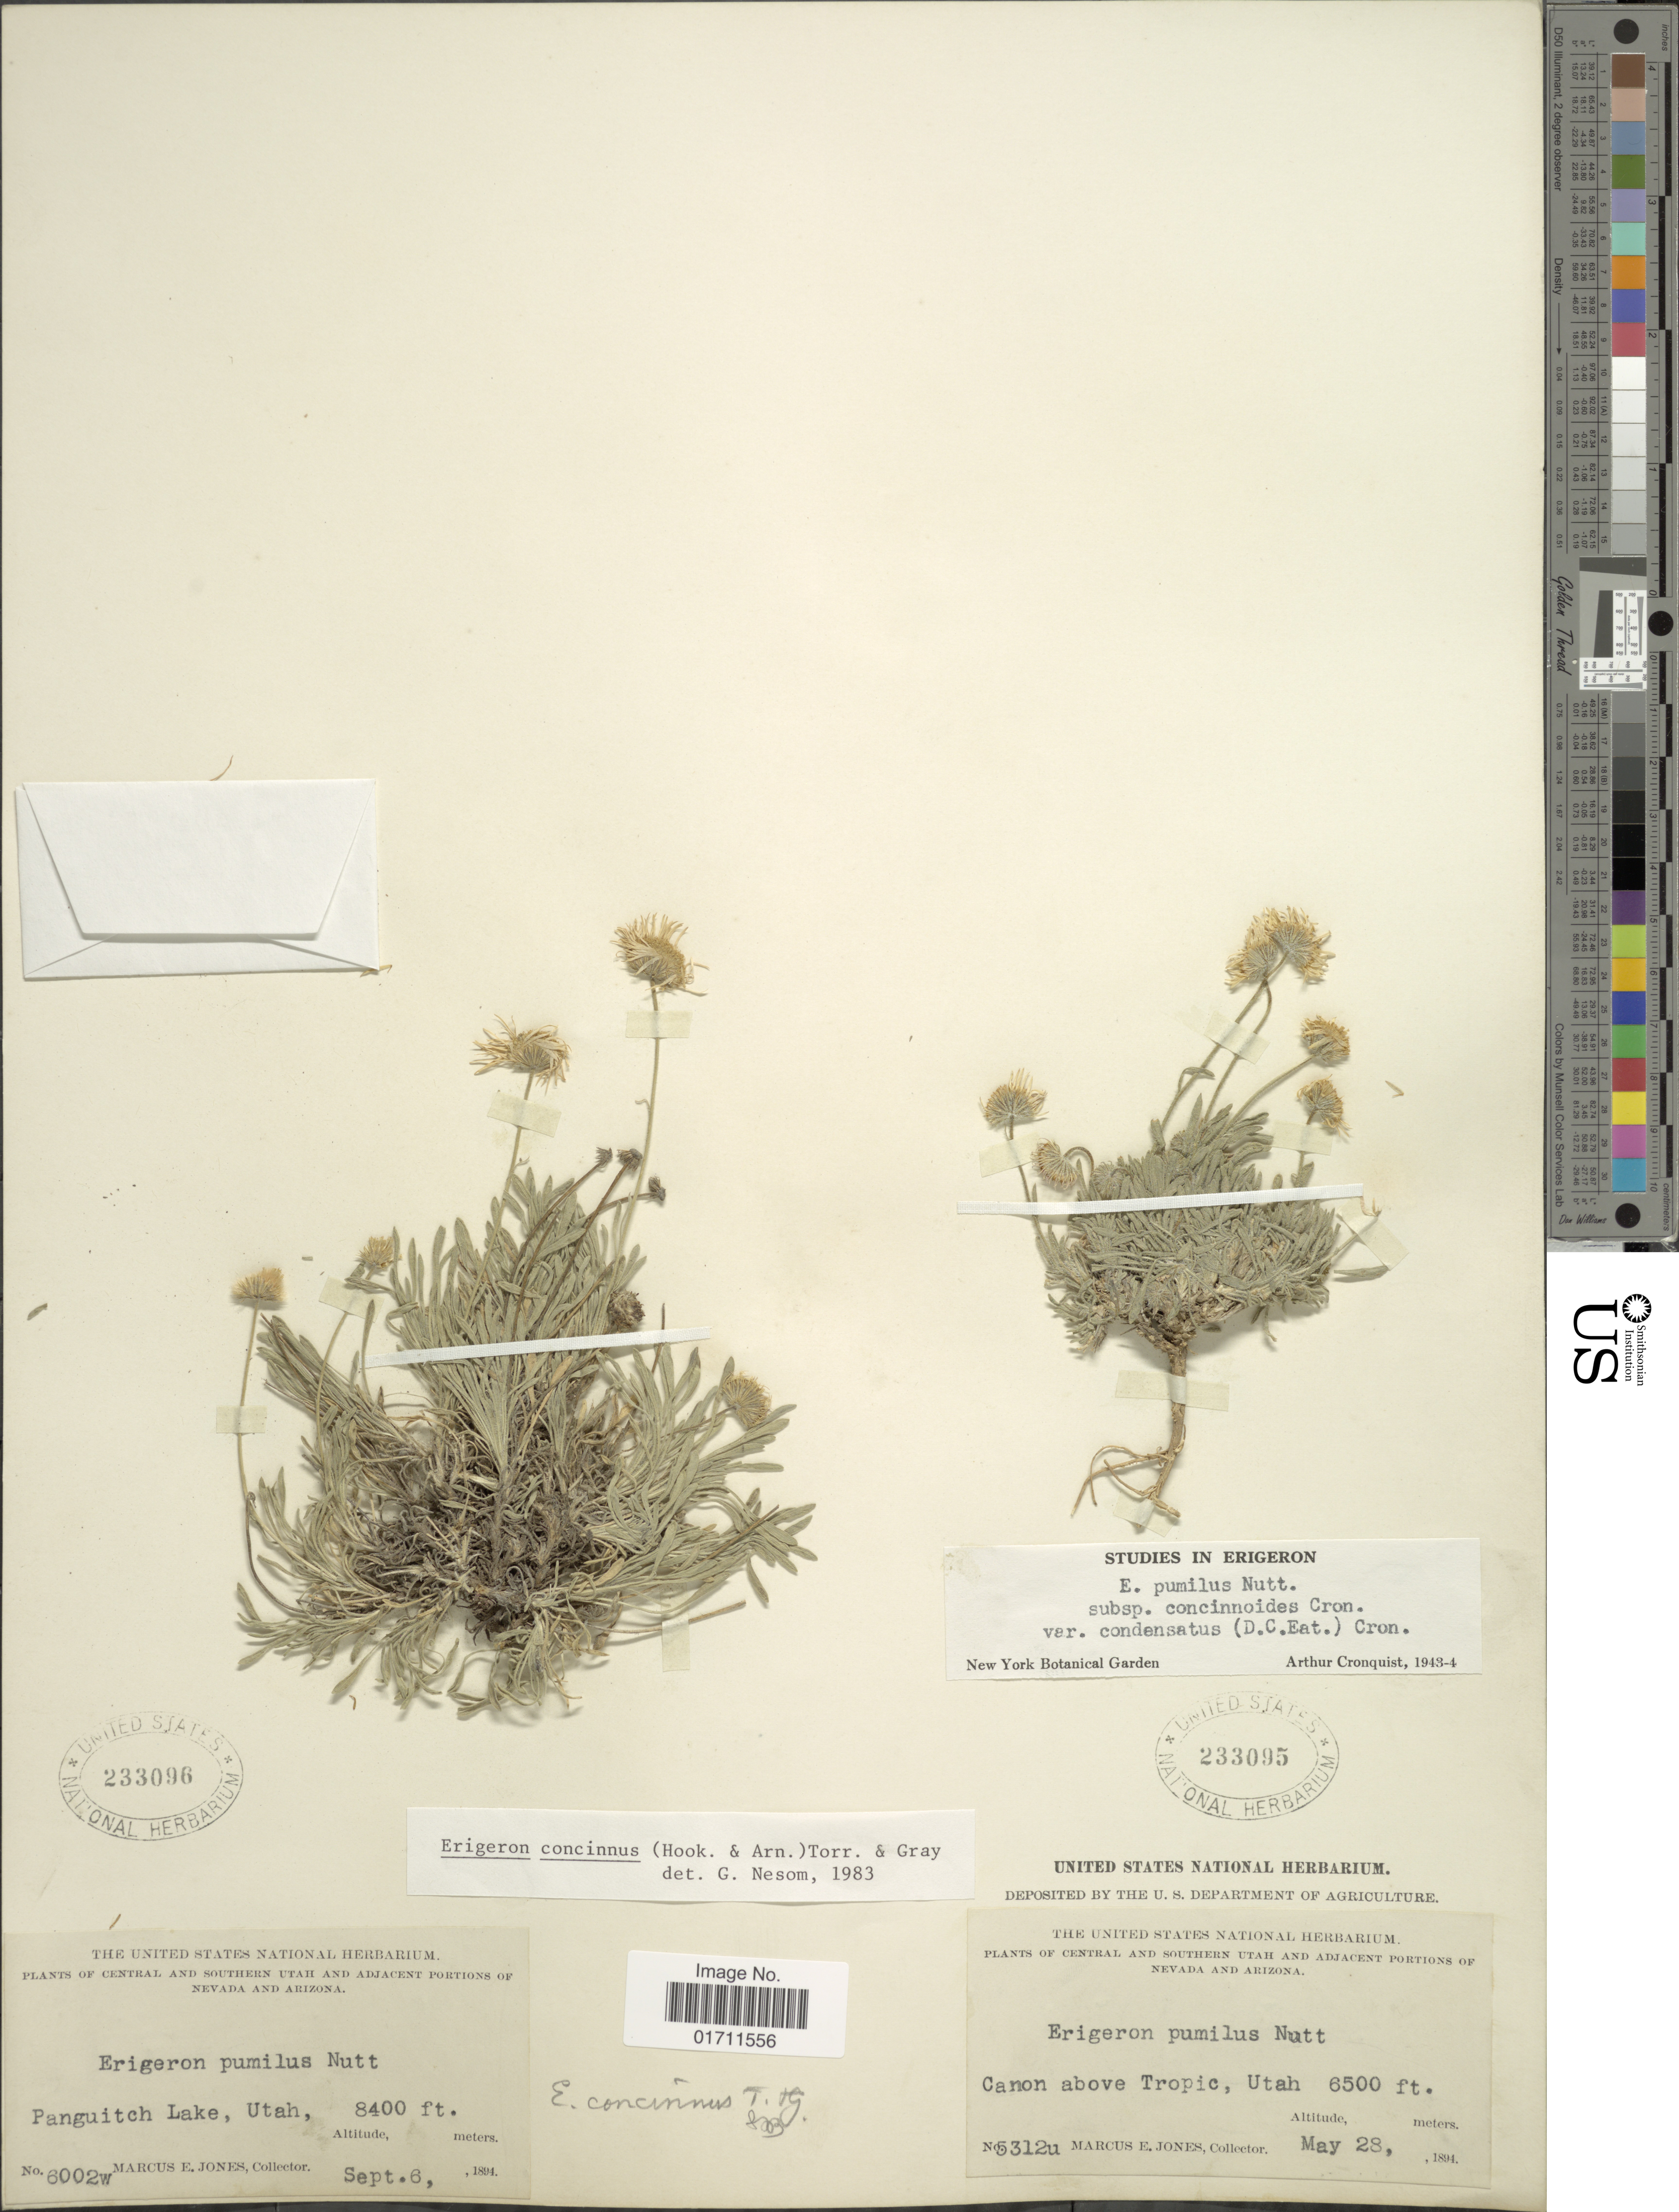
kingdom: Plantae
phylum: Tracheophyta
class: Magnoliopsida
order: Asterales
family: Asteraceae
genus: Erigeron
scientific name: Erigeron concinnus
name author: (Hook. & Arn.) Torr. & A. Gray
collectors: M. E. Jones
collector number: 5312u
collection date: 1894-05-28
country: United States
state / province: Utah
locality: Central and Southern Utah and Adjacent Portion of Nevada and Arizona, Canon above Tropic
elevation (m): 1981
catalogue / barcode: US 233095-2